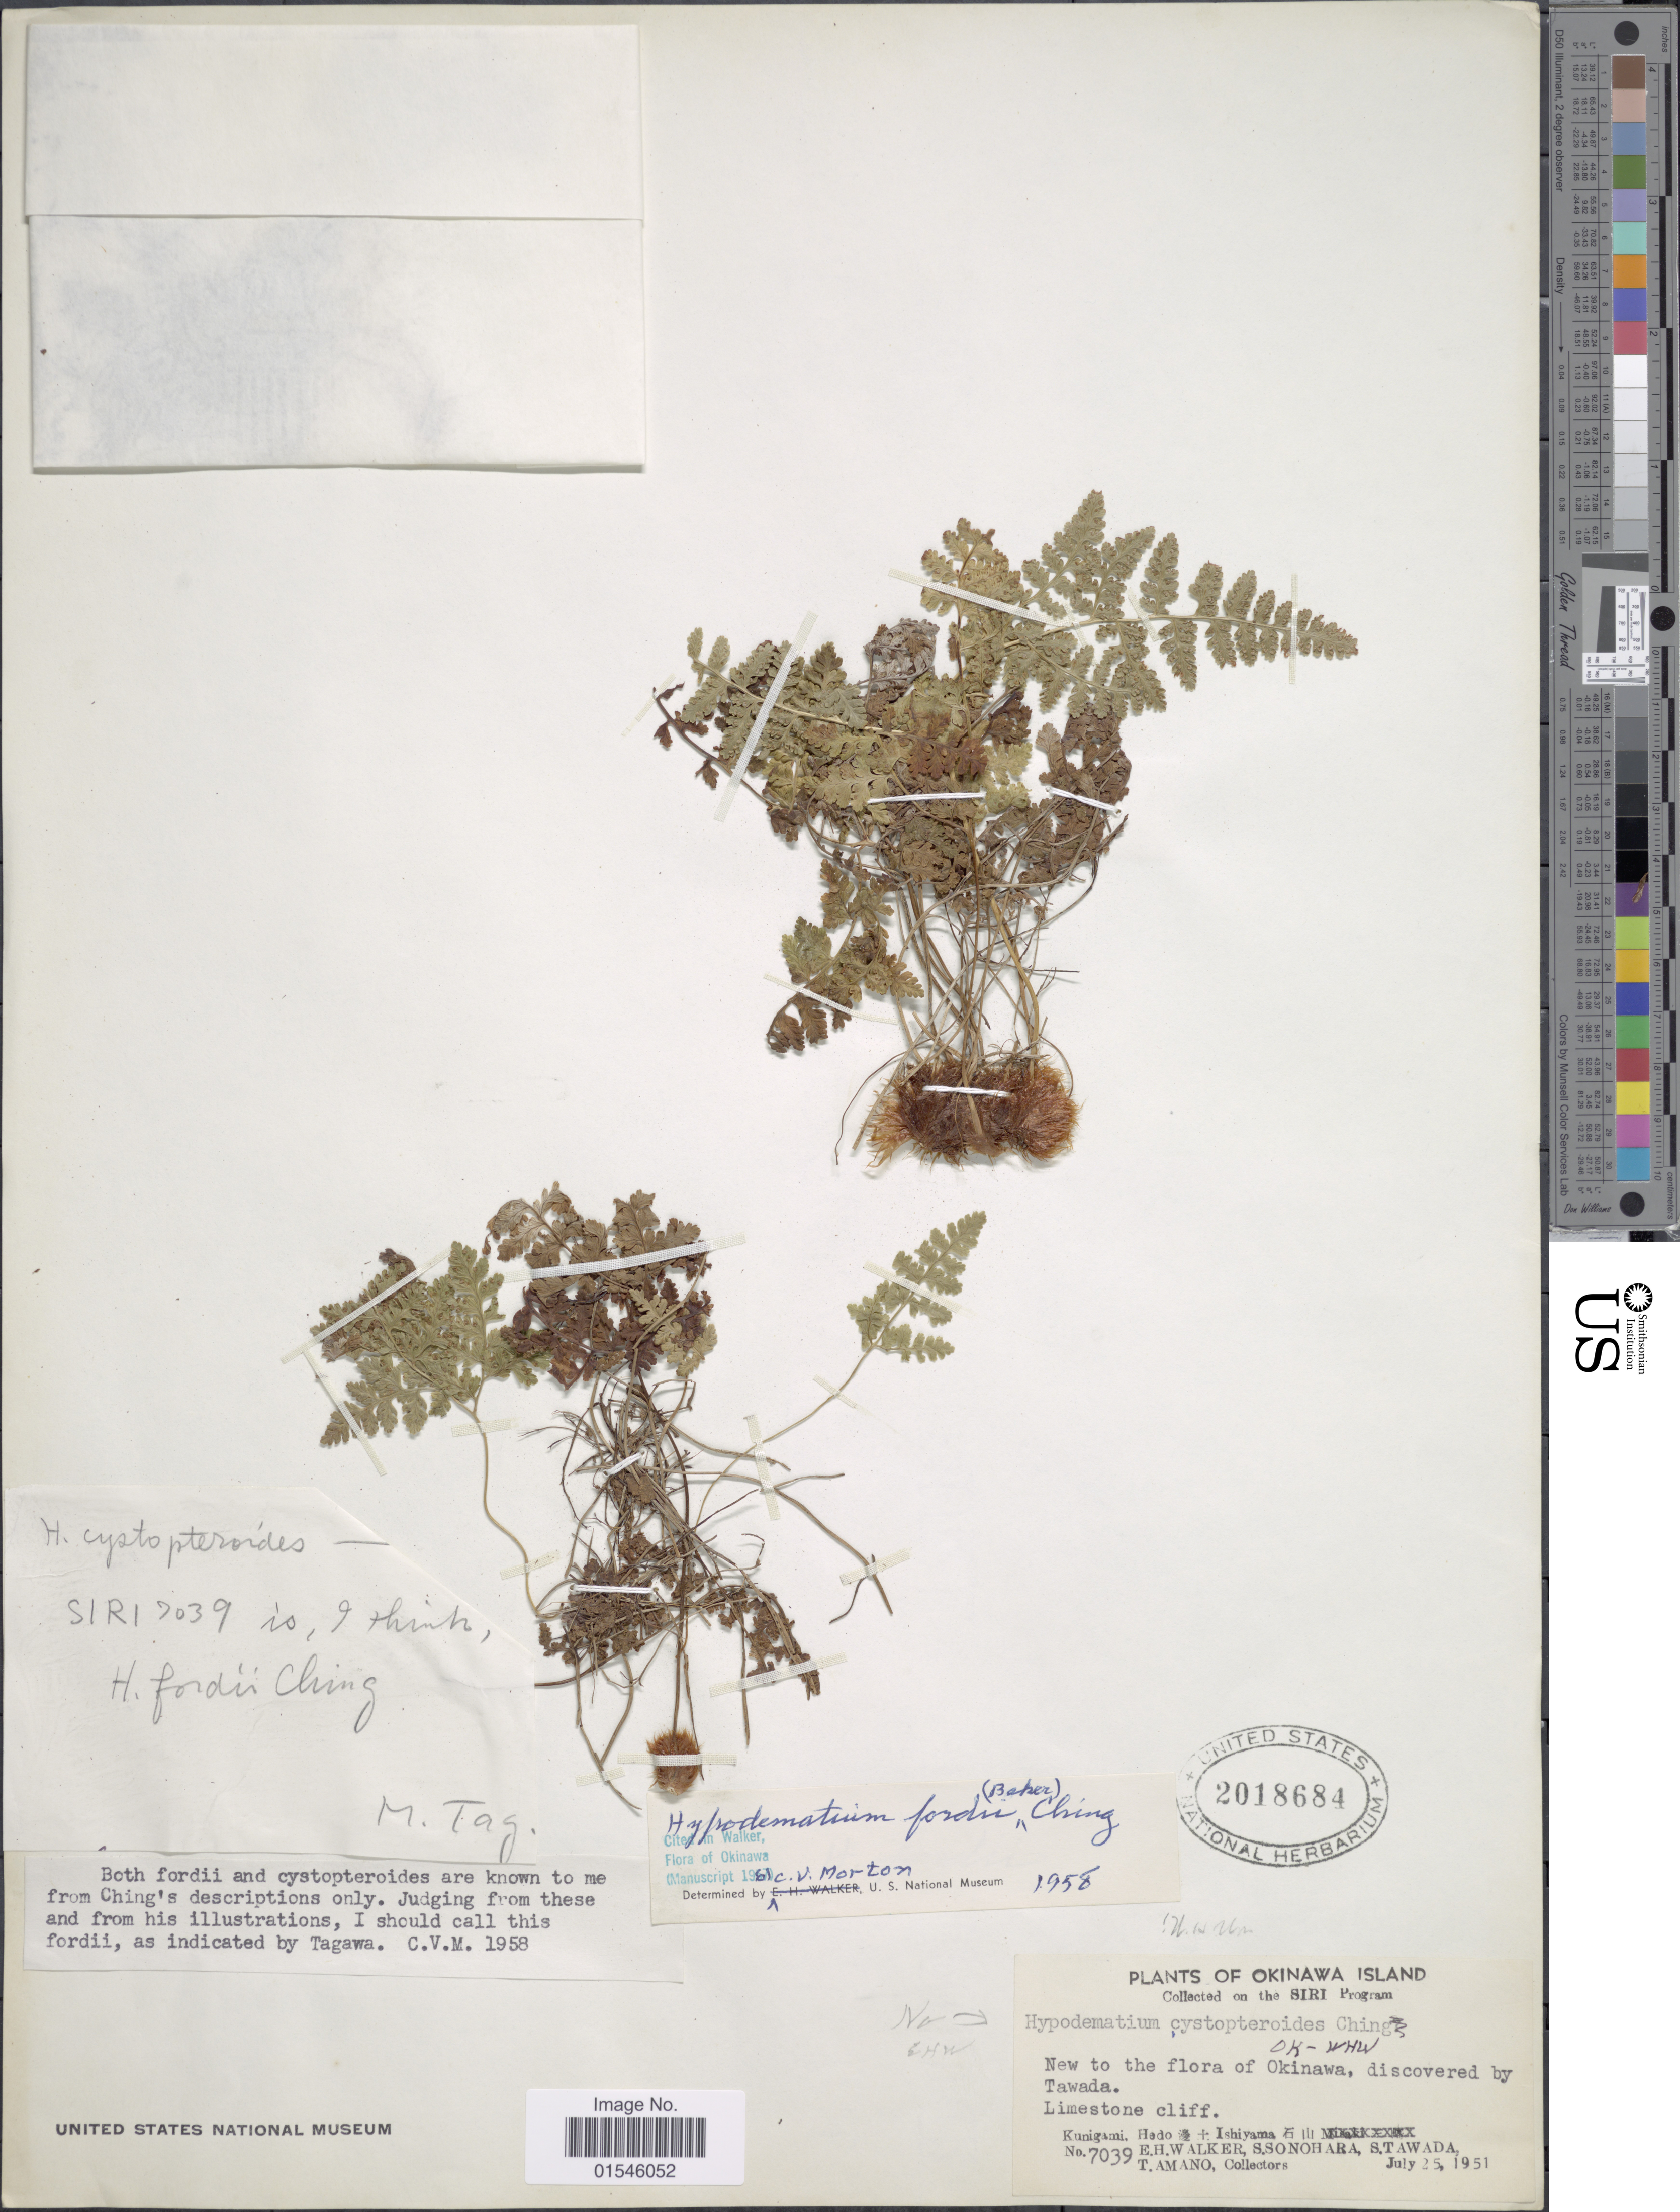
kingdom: Plantae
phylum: Tracheophyta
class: Polypodiopsida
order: Polypodiales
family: Hypodematiaceae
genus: Hypodematium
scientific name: Hypodematium fordii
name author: (Baker) Ching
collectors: E. H. Walker, S. Sonohara, S. Tawada & T. Amano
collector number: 7039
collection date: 1951-07-25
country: Japan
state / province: Okinawa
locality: Okinawa island, New to the flora of Okinawa, discoverd by Tawada, Kunigami, hado + Ishiyama [Foreign script]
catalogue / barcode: US 2018684